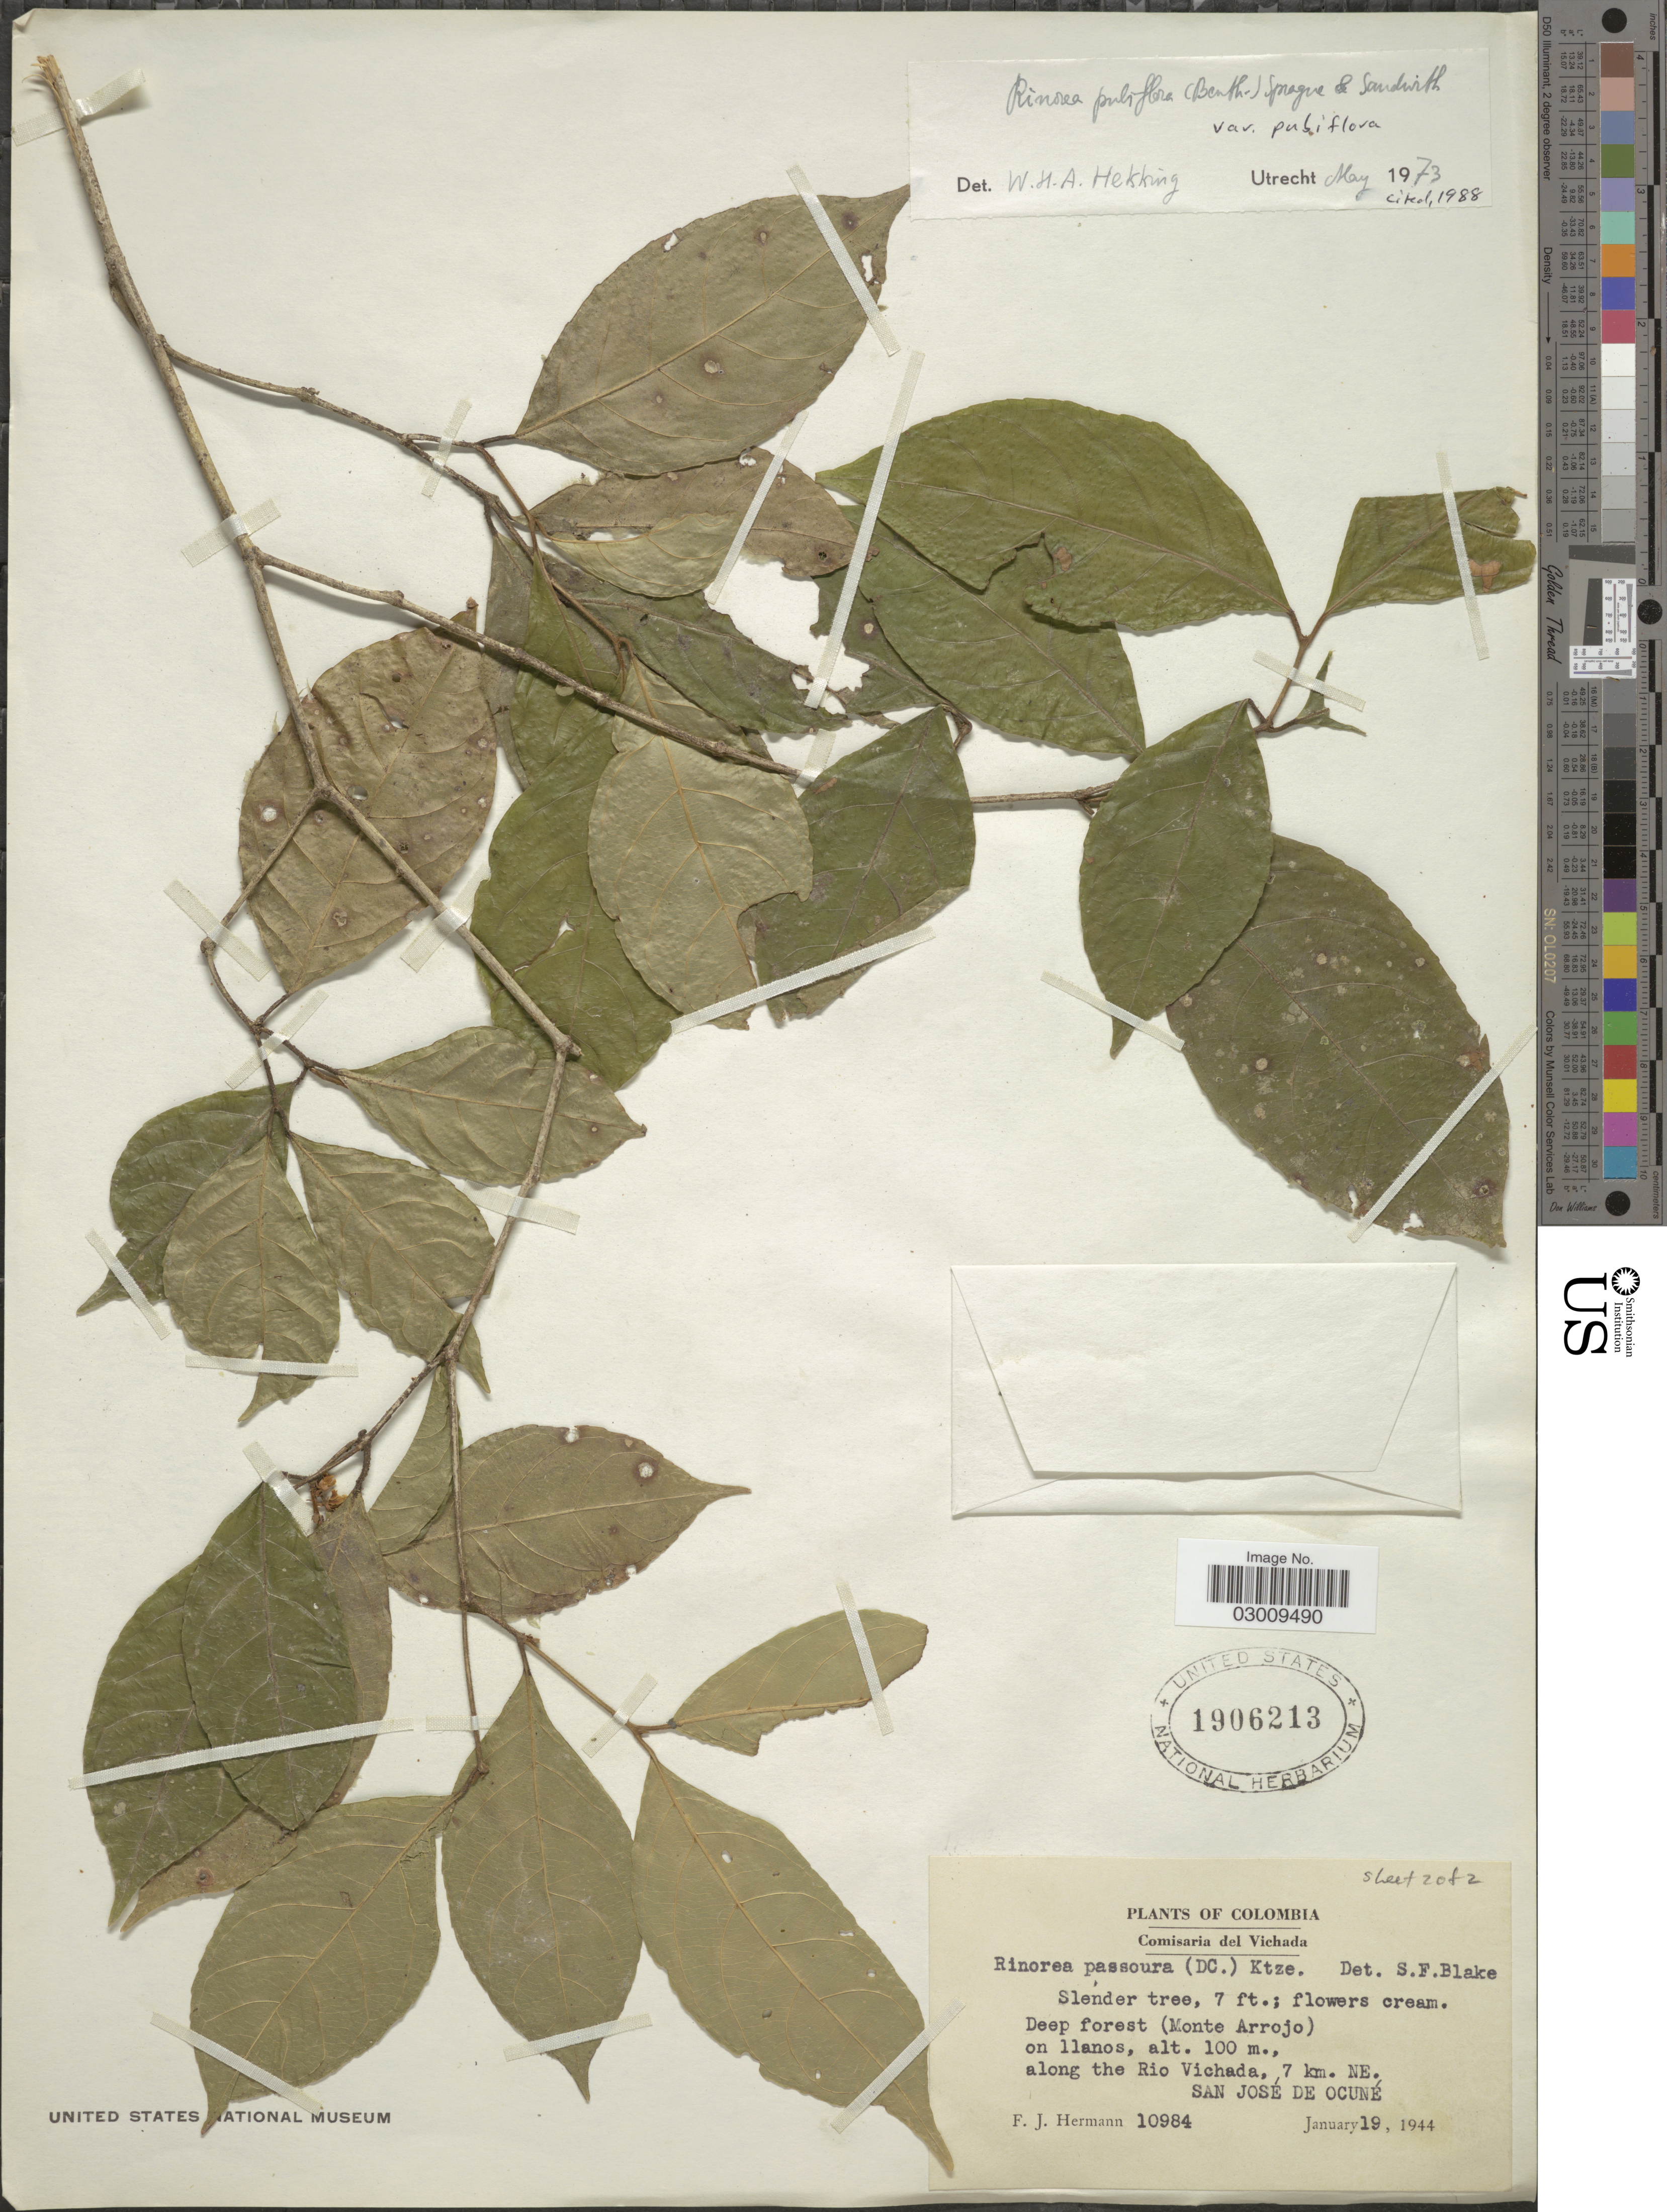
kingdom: Plantae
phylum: Tracheophyta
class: Magnoliopsida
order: Malpighiales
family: Violaceae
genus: Rinorea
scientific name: Rinorea pubiflora var. pubiflora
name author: (Benth.) Sprague & Sandwith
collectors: F. J. Hermann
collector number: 10984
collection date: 1944-01-19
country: Colombia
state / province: Vichada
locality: Comisaria del Vichada. Deep forest (Monte Arrojo) on llanos, along the Rio Vichada, 7 km. NE. San José de Ocuné.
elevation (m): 100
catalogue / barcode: US 1906213